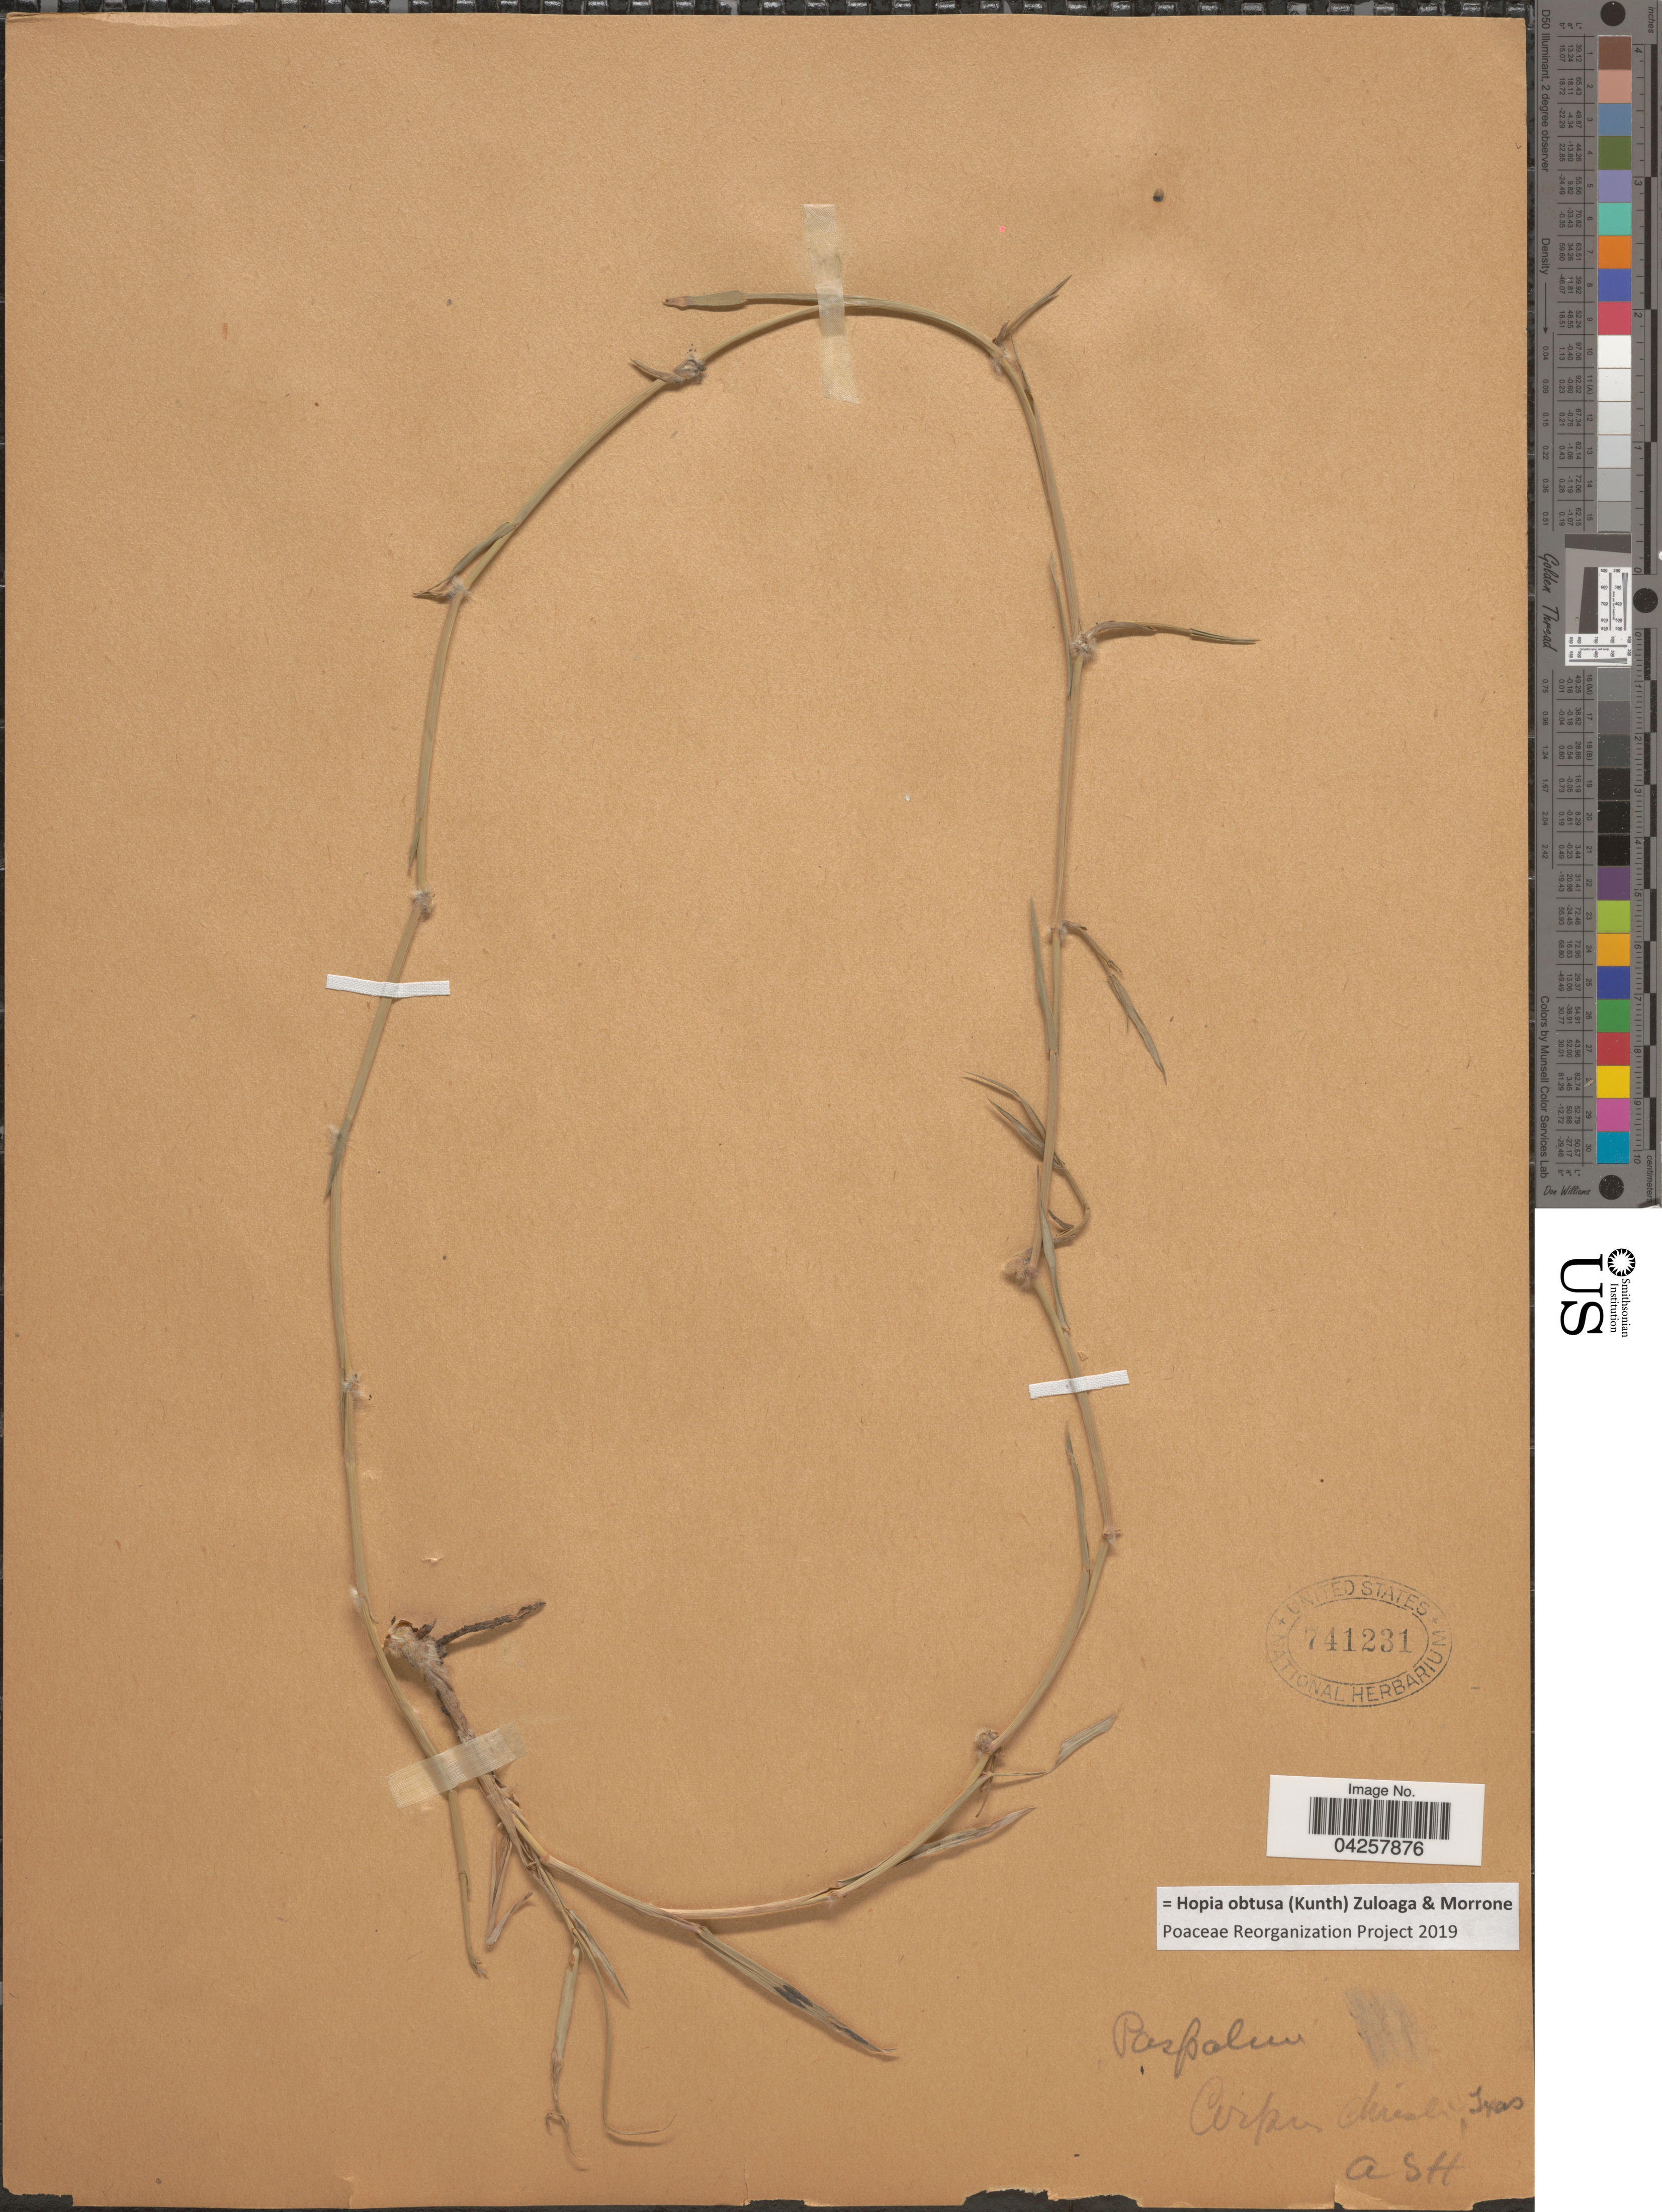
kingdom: Plantae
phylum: Tracheophyta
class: Liliopsida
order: Poales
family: Poaceae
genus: Hopia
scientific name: Hopia obtusa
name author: (Kunth) Zuloaga & Morrone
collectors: A. H.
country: United States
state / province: Texas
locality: Corpus Christi.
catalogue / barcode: US 741231